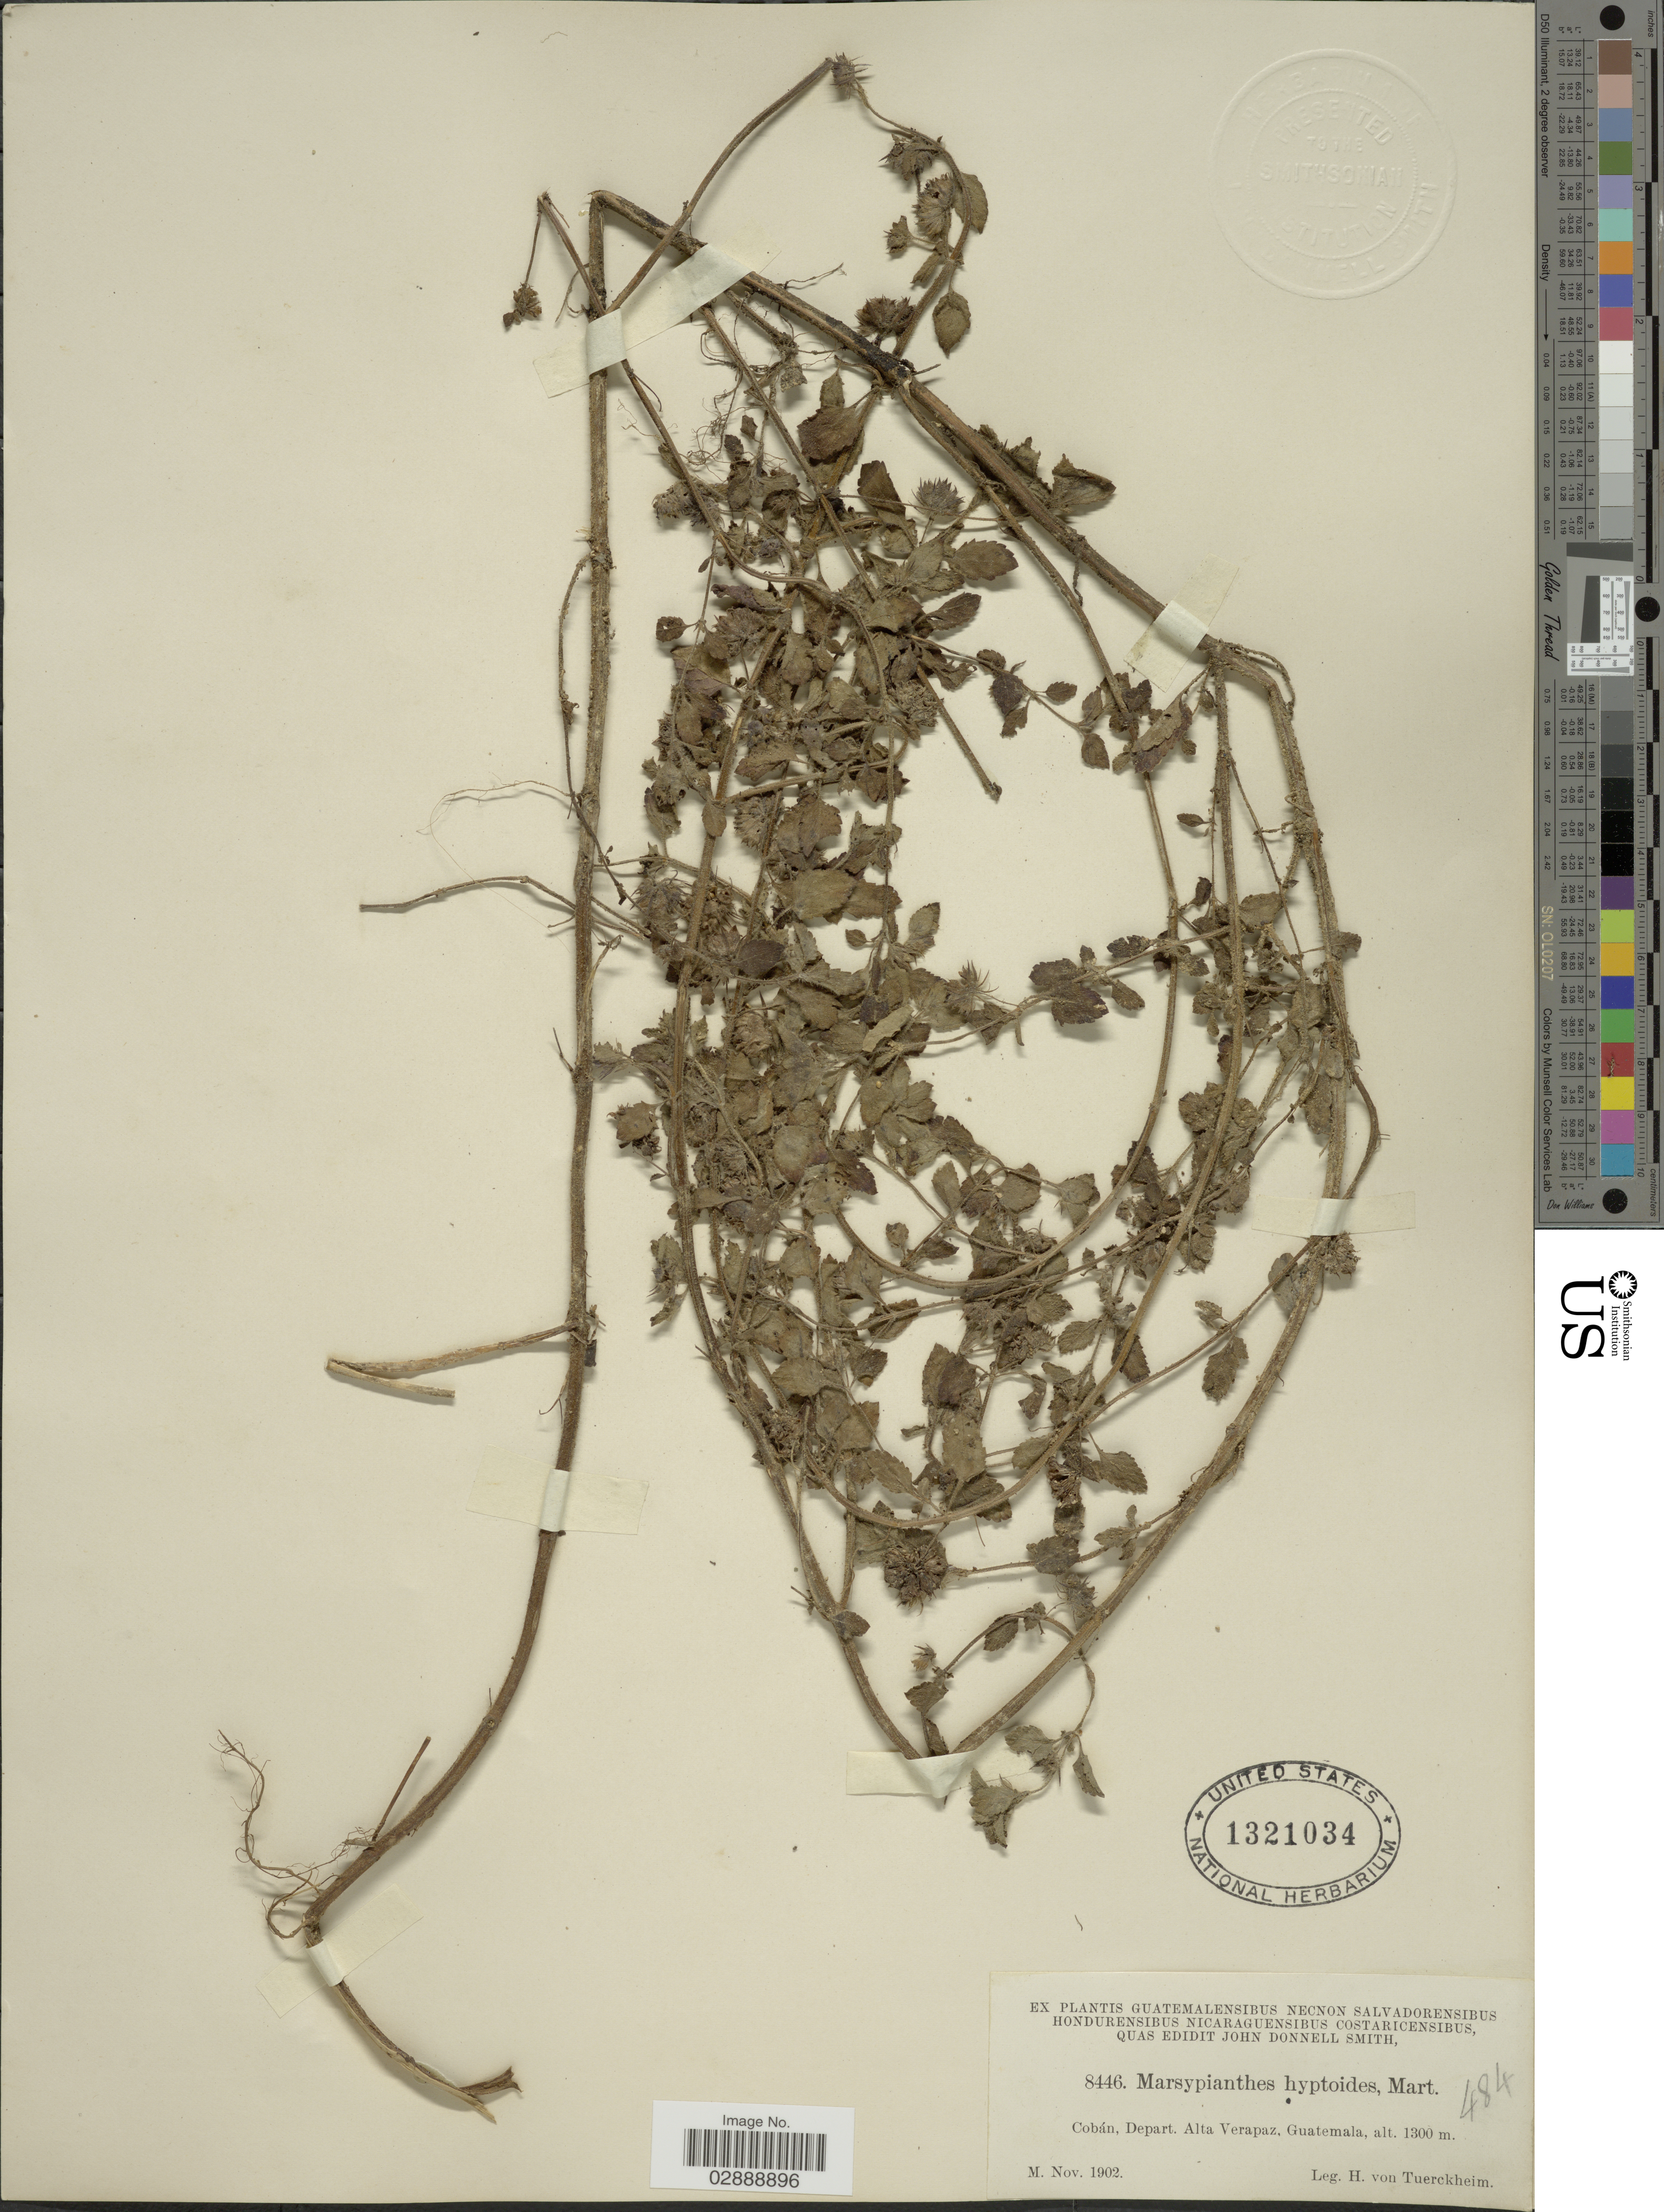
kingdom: Plantae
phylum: Tracheophyta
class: Magnoliopsida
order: Lamiales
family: Lamiaceae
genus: Marsypianthes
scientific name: Marsypianthes chamaedrys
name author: (Vahl) Kuntze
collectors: H. von Türckheim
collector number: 8446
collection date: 1902-11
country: Guatemala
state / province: Alta Verapaz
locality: Cobán, Depart. Alta Verapaz.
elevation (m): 1300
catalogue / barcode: US 1321034